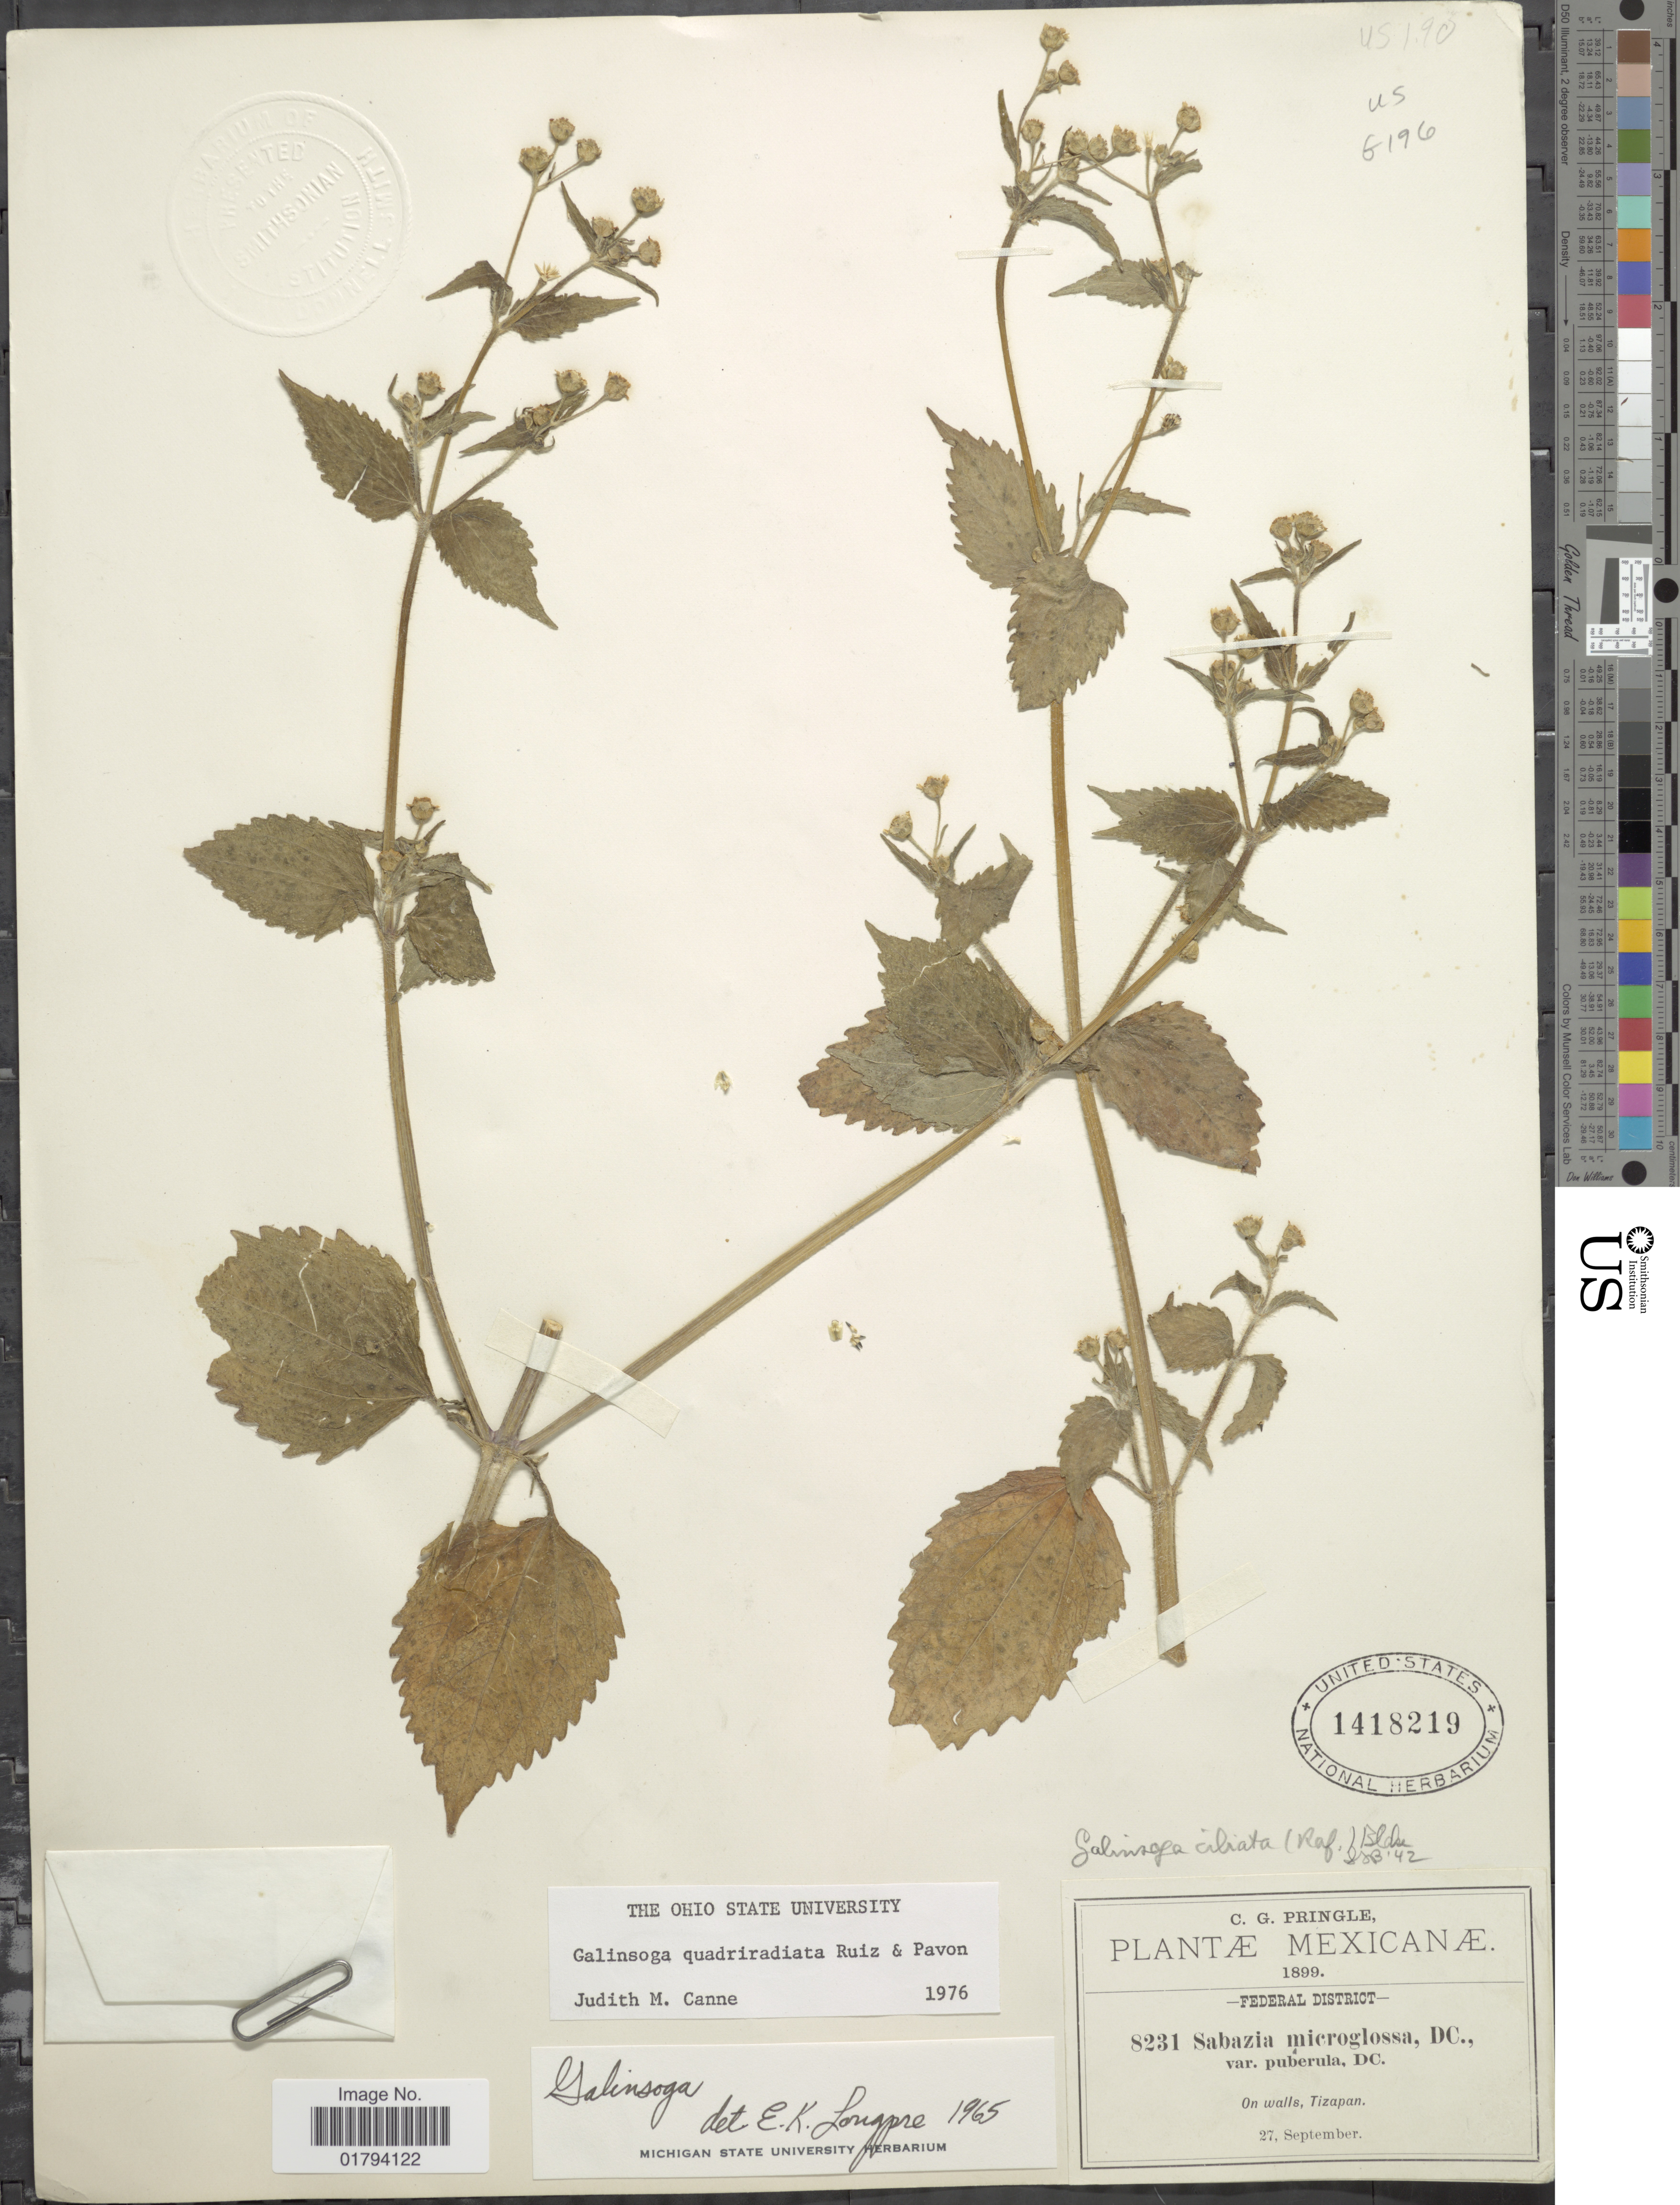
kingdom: Plantae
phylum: Tracheophyta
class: Magnoliopsida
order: Asterales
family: Asteraceae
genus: Galinsoga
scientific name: Galinsoga quadriradiata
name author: Ruiz & Pav.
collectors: C. G. Pringle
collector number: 8231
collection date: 1899-09-27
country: Mexico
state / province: Distrito Federal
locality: On walls, Tizapan.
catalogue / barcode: US 1418219